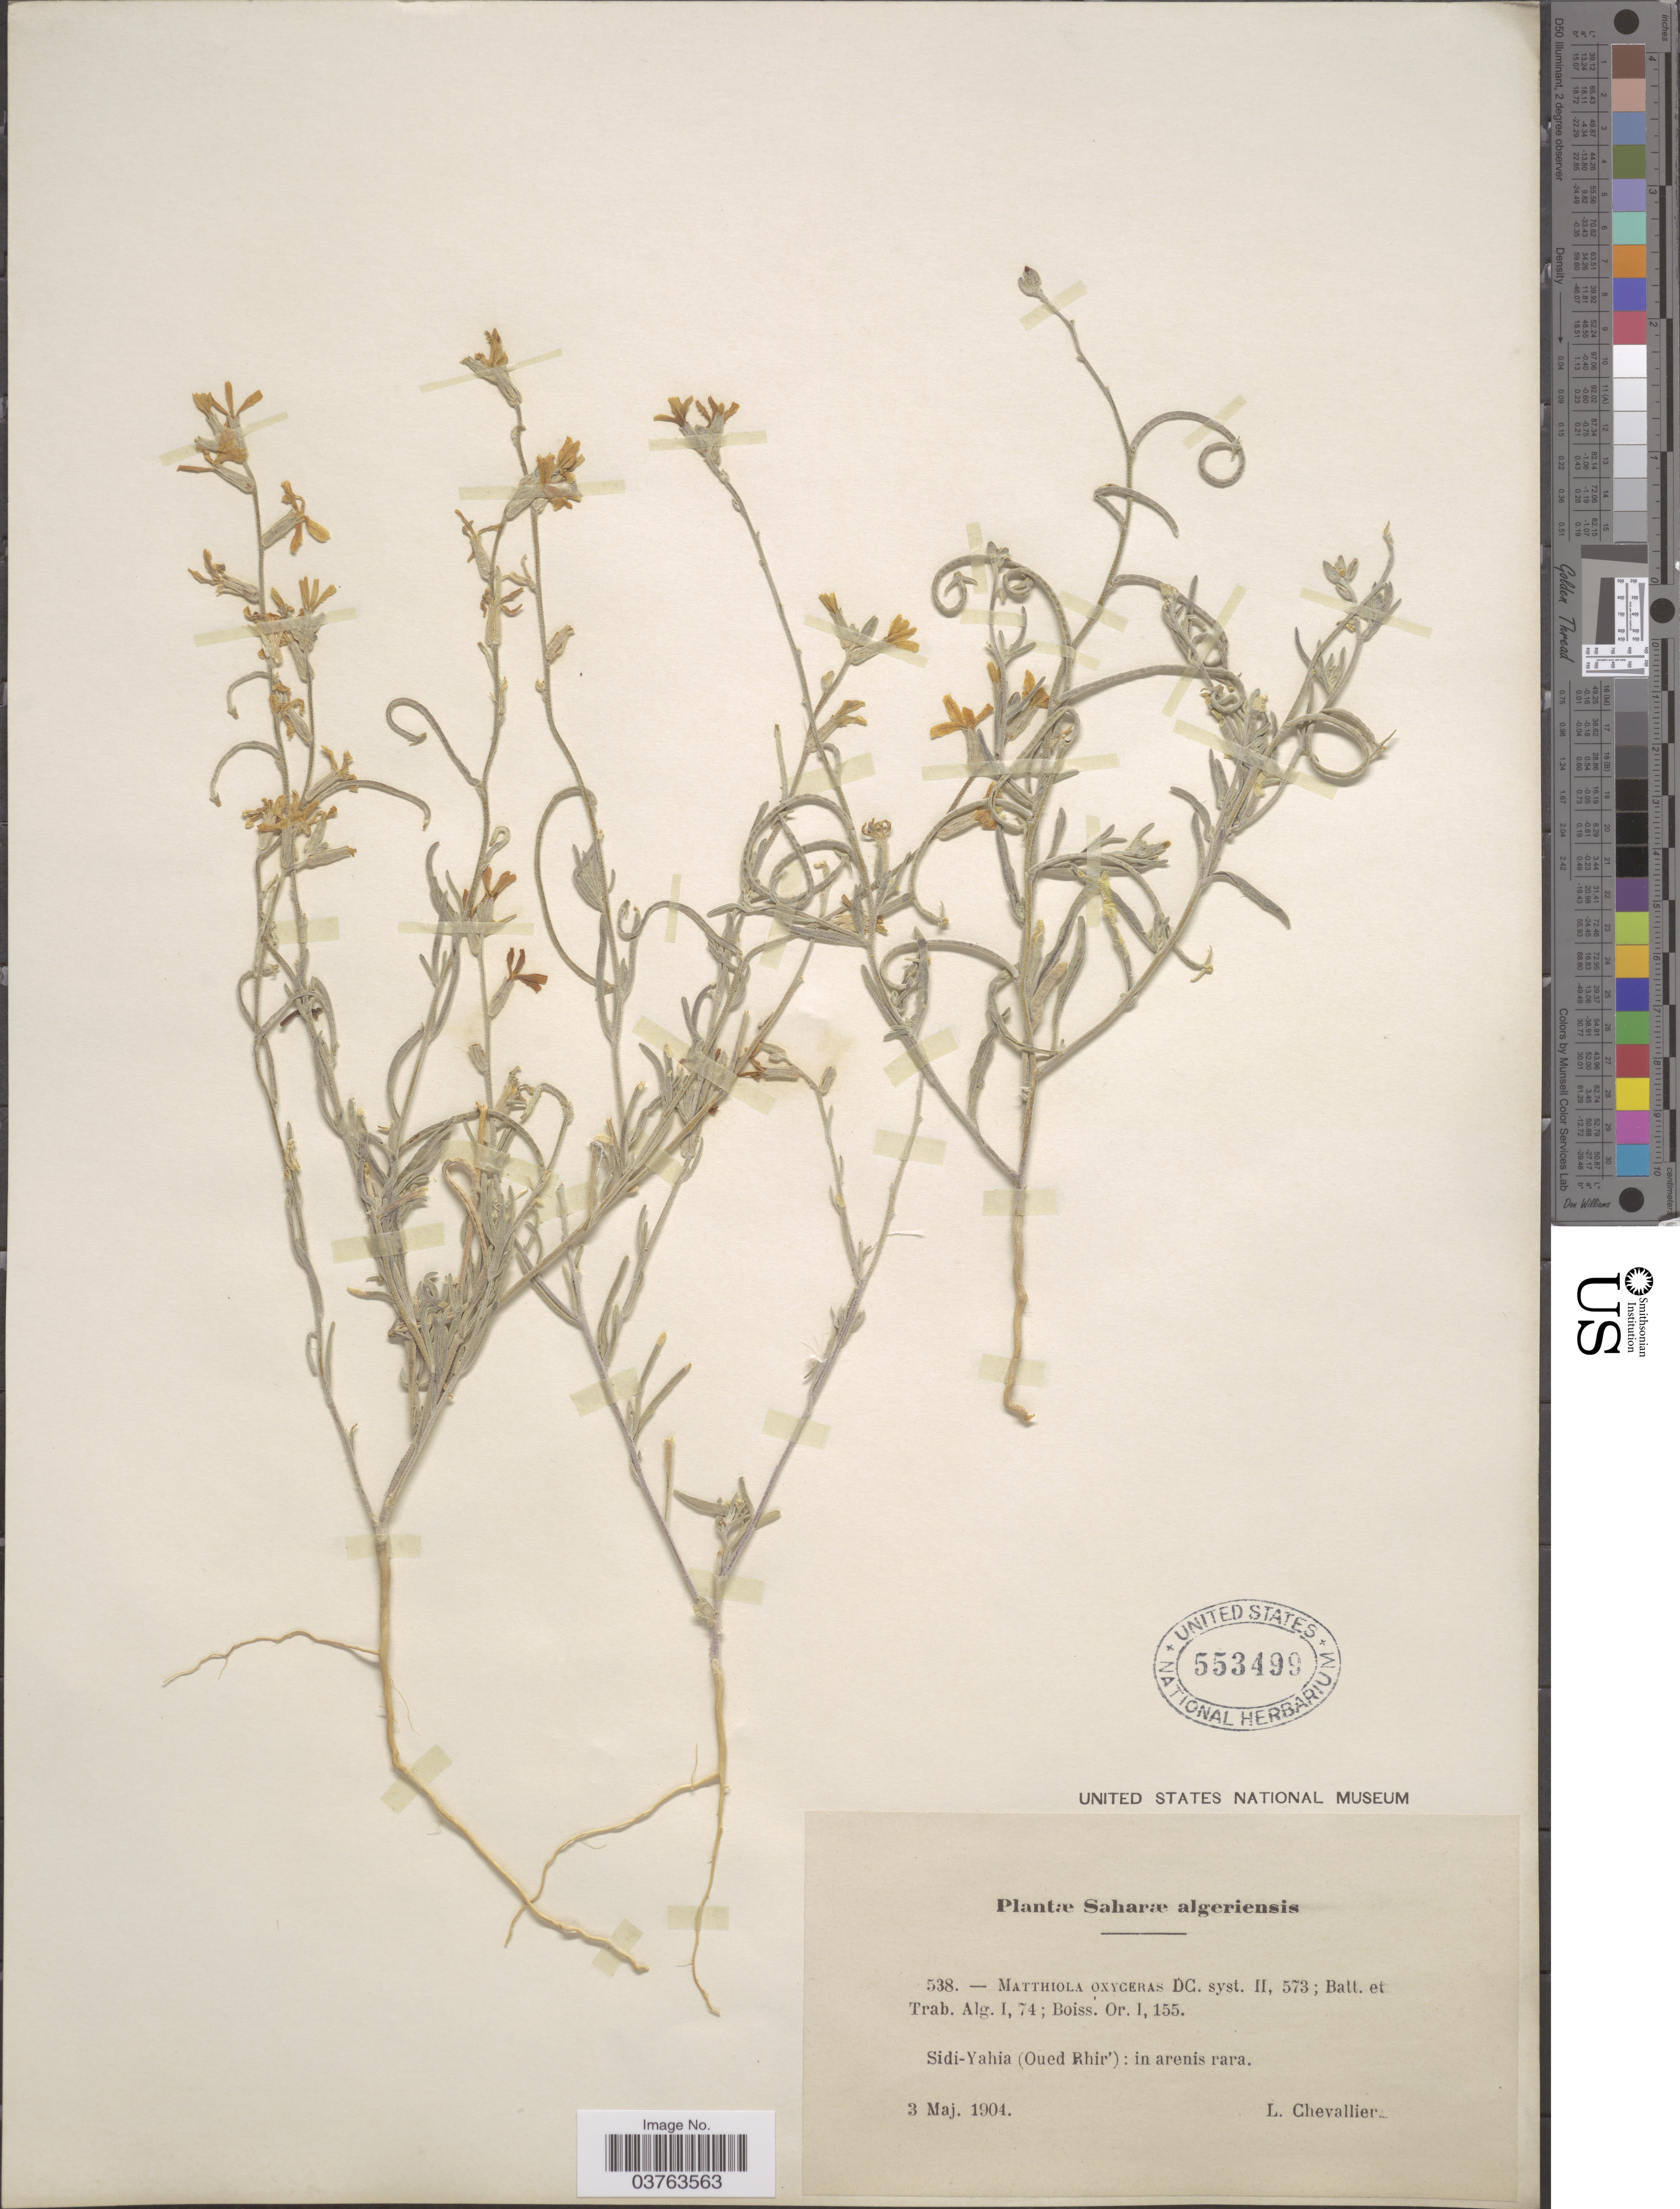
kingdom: Plantae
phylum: Tracheophyta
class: Magnoliopsida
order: Brassicales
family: Brassicaceae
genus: Matthiola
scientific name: Matthiola oxyceras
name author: DC.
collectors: L. Chevallier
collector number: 538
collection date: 1904-05-03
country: Algeria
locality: Saharæ algeriensis. Sidi-Yahia (Oued Rhir'): in arenis rara.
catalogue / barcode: US 553499